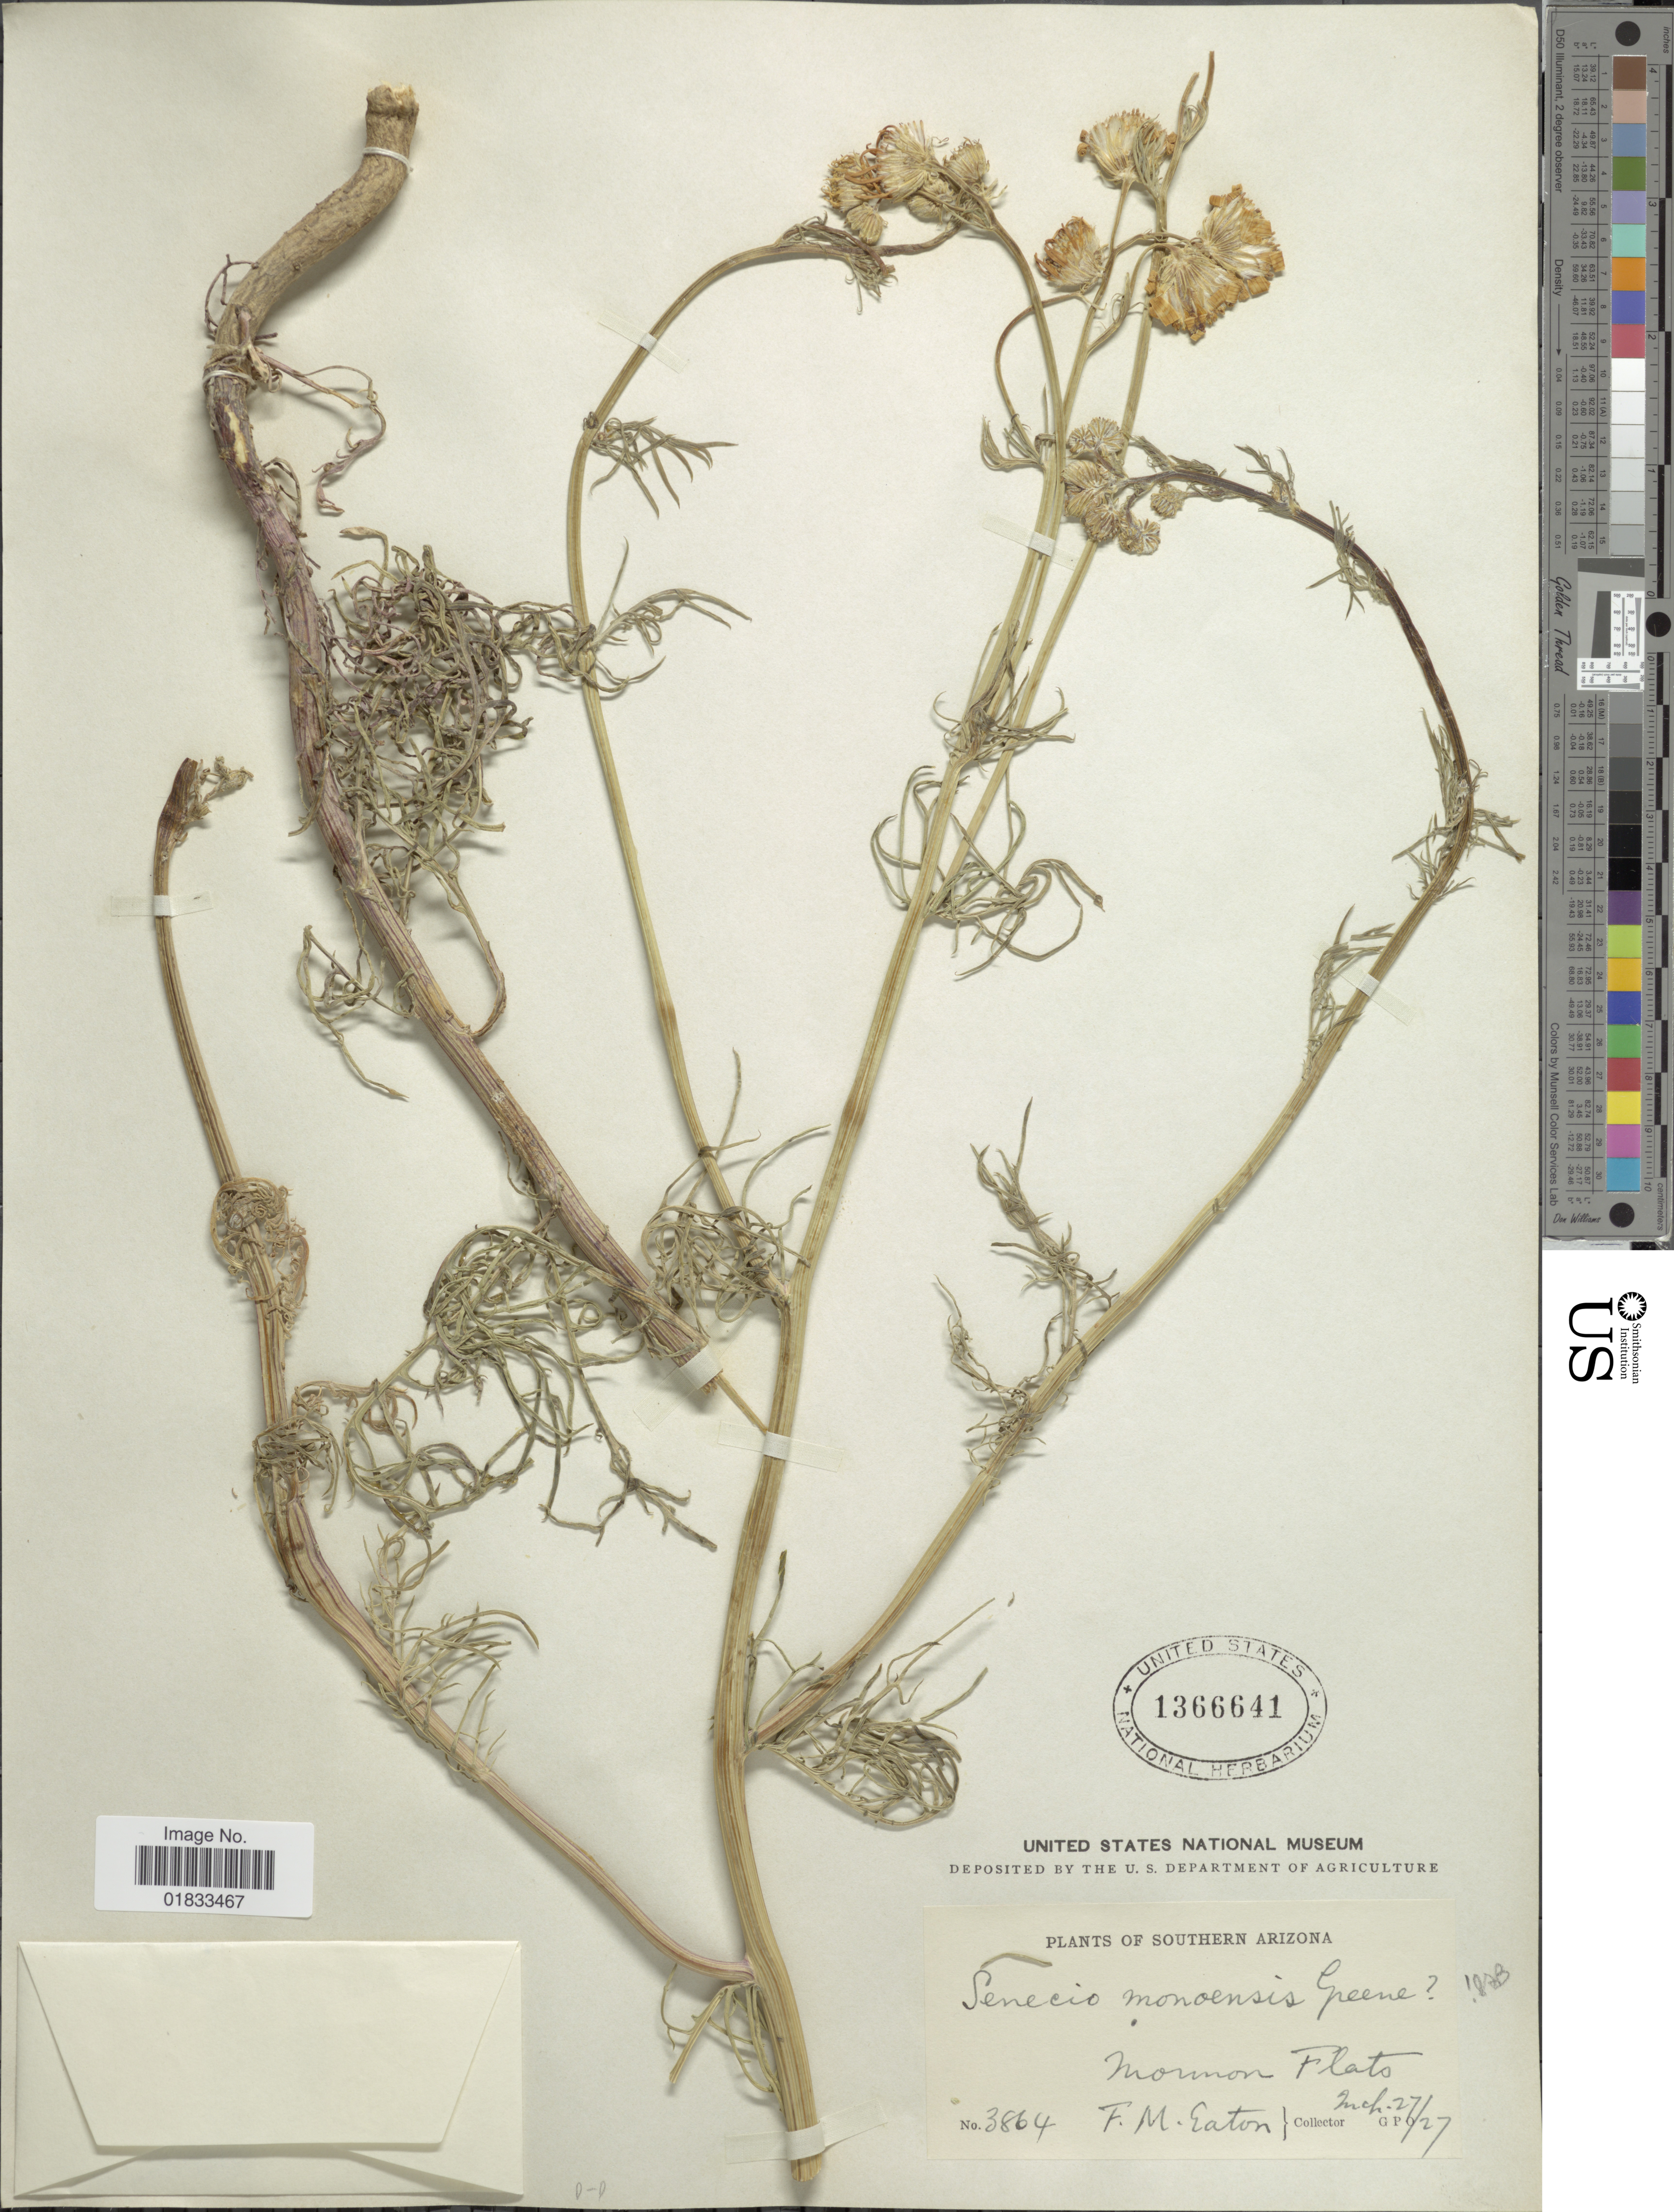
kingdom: Plantae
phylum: Tracheophyta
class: Magnoliopsida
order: Asterales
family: Asteraceae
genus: Senecio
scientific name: Senecio flaccidus var. douglasii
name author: (DC.) B.L. Turner & T.M. Barkley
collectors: F. Eaton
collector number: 3864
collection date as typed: Transcribed d/m/y: 27/3/27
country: United States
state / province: Arizona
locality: Southern Arizona, Mormon Flats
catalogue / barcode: US 1366641